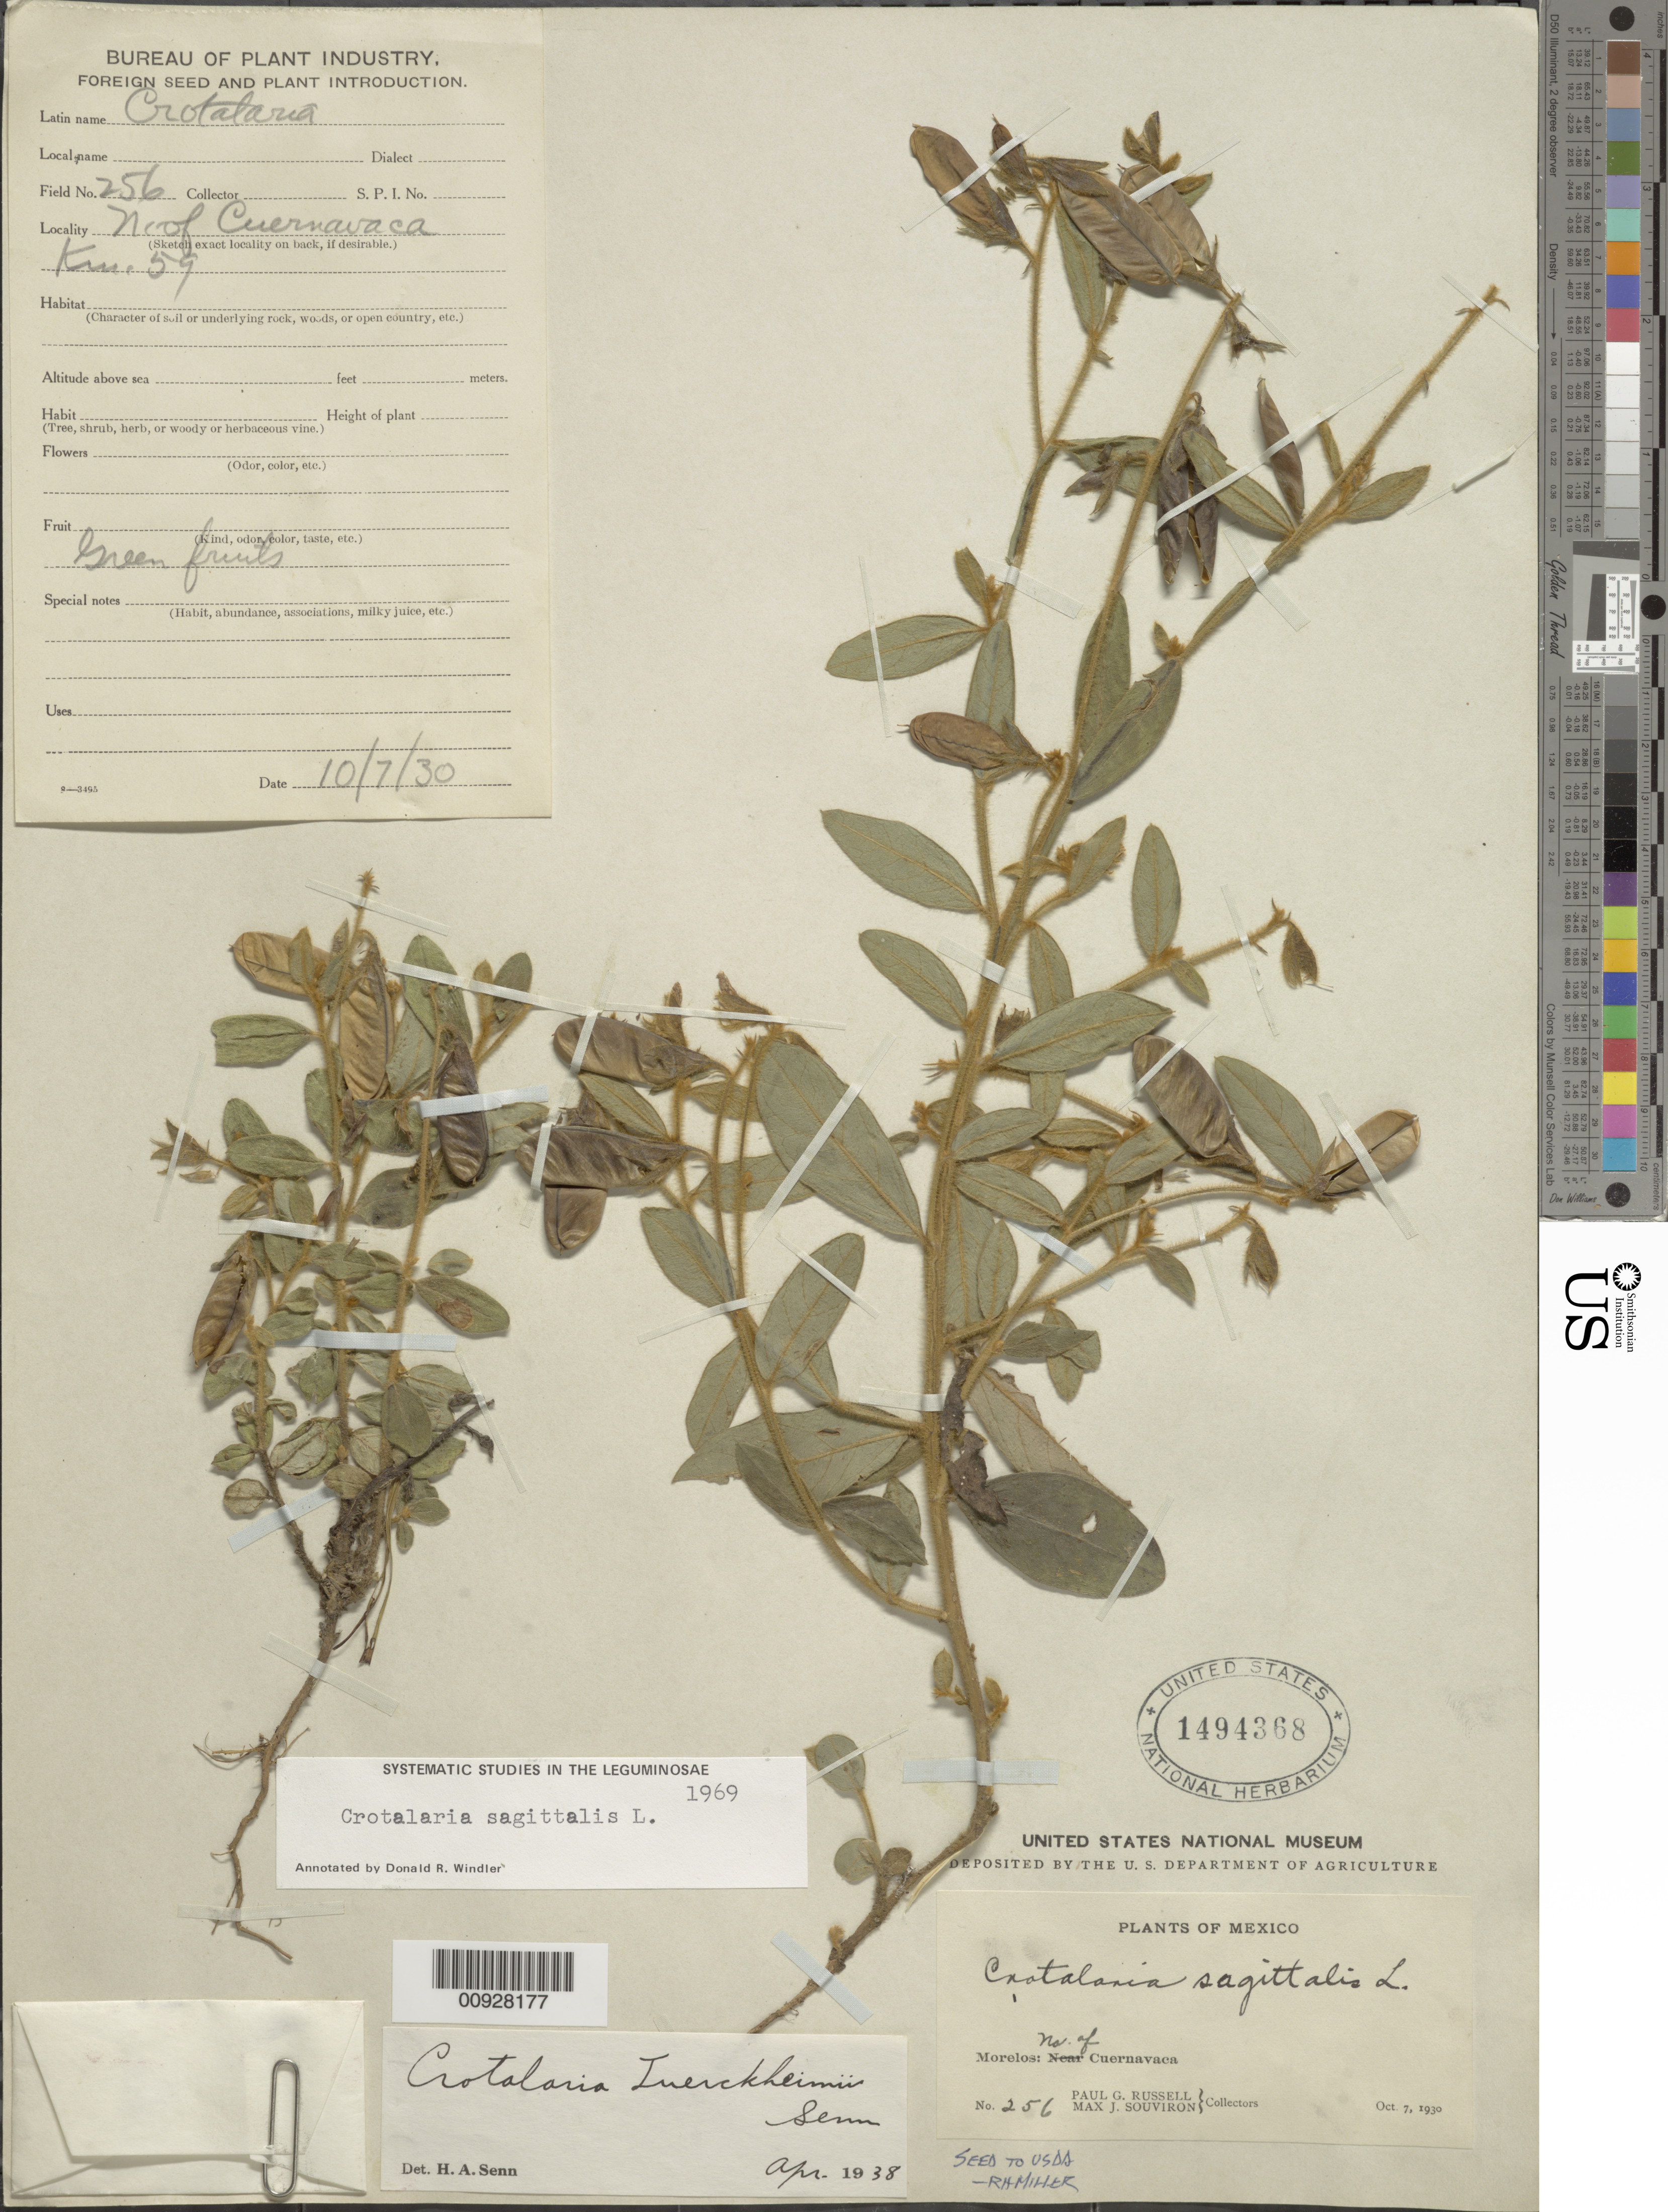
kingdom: Plantae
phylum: Tracheophyta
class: Magnoliopsida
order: Fabales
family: Fabaceae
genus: Crotalaria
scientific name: Crotalaria sagittalis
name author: L.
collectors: P. G. Russell & M. J. Souviron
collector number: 256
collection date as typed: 07 Oct 1930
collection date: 1930-10-07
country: Mexico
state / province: Morelos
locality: Morelos: N of Cuernavaca km 59.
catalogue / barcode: US 1494368